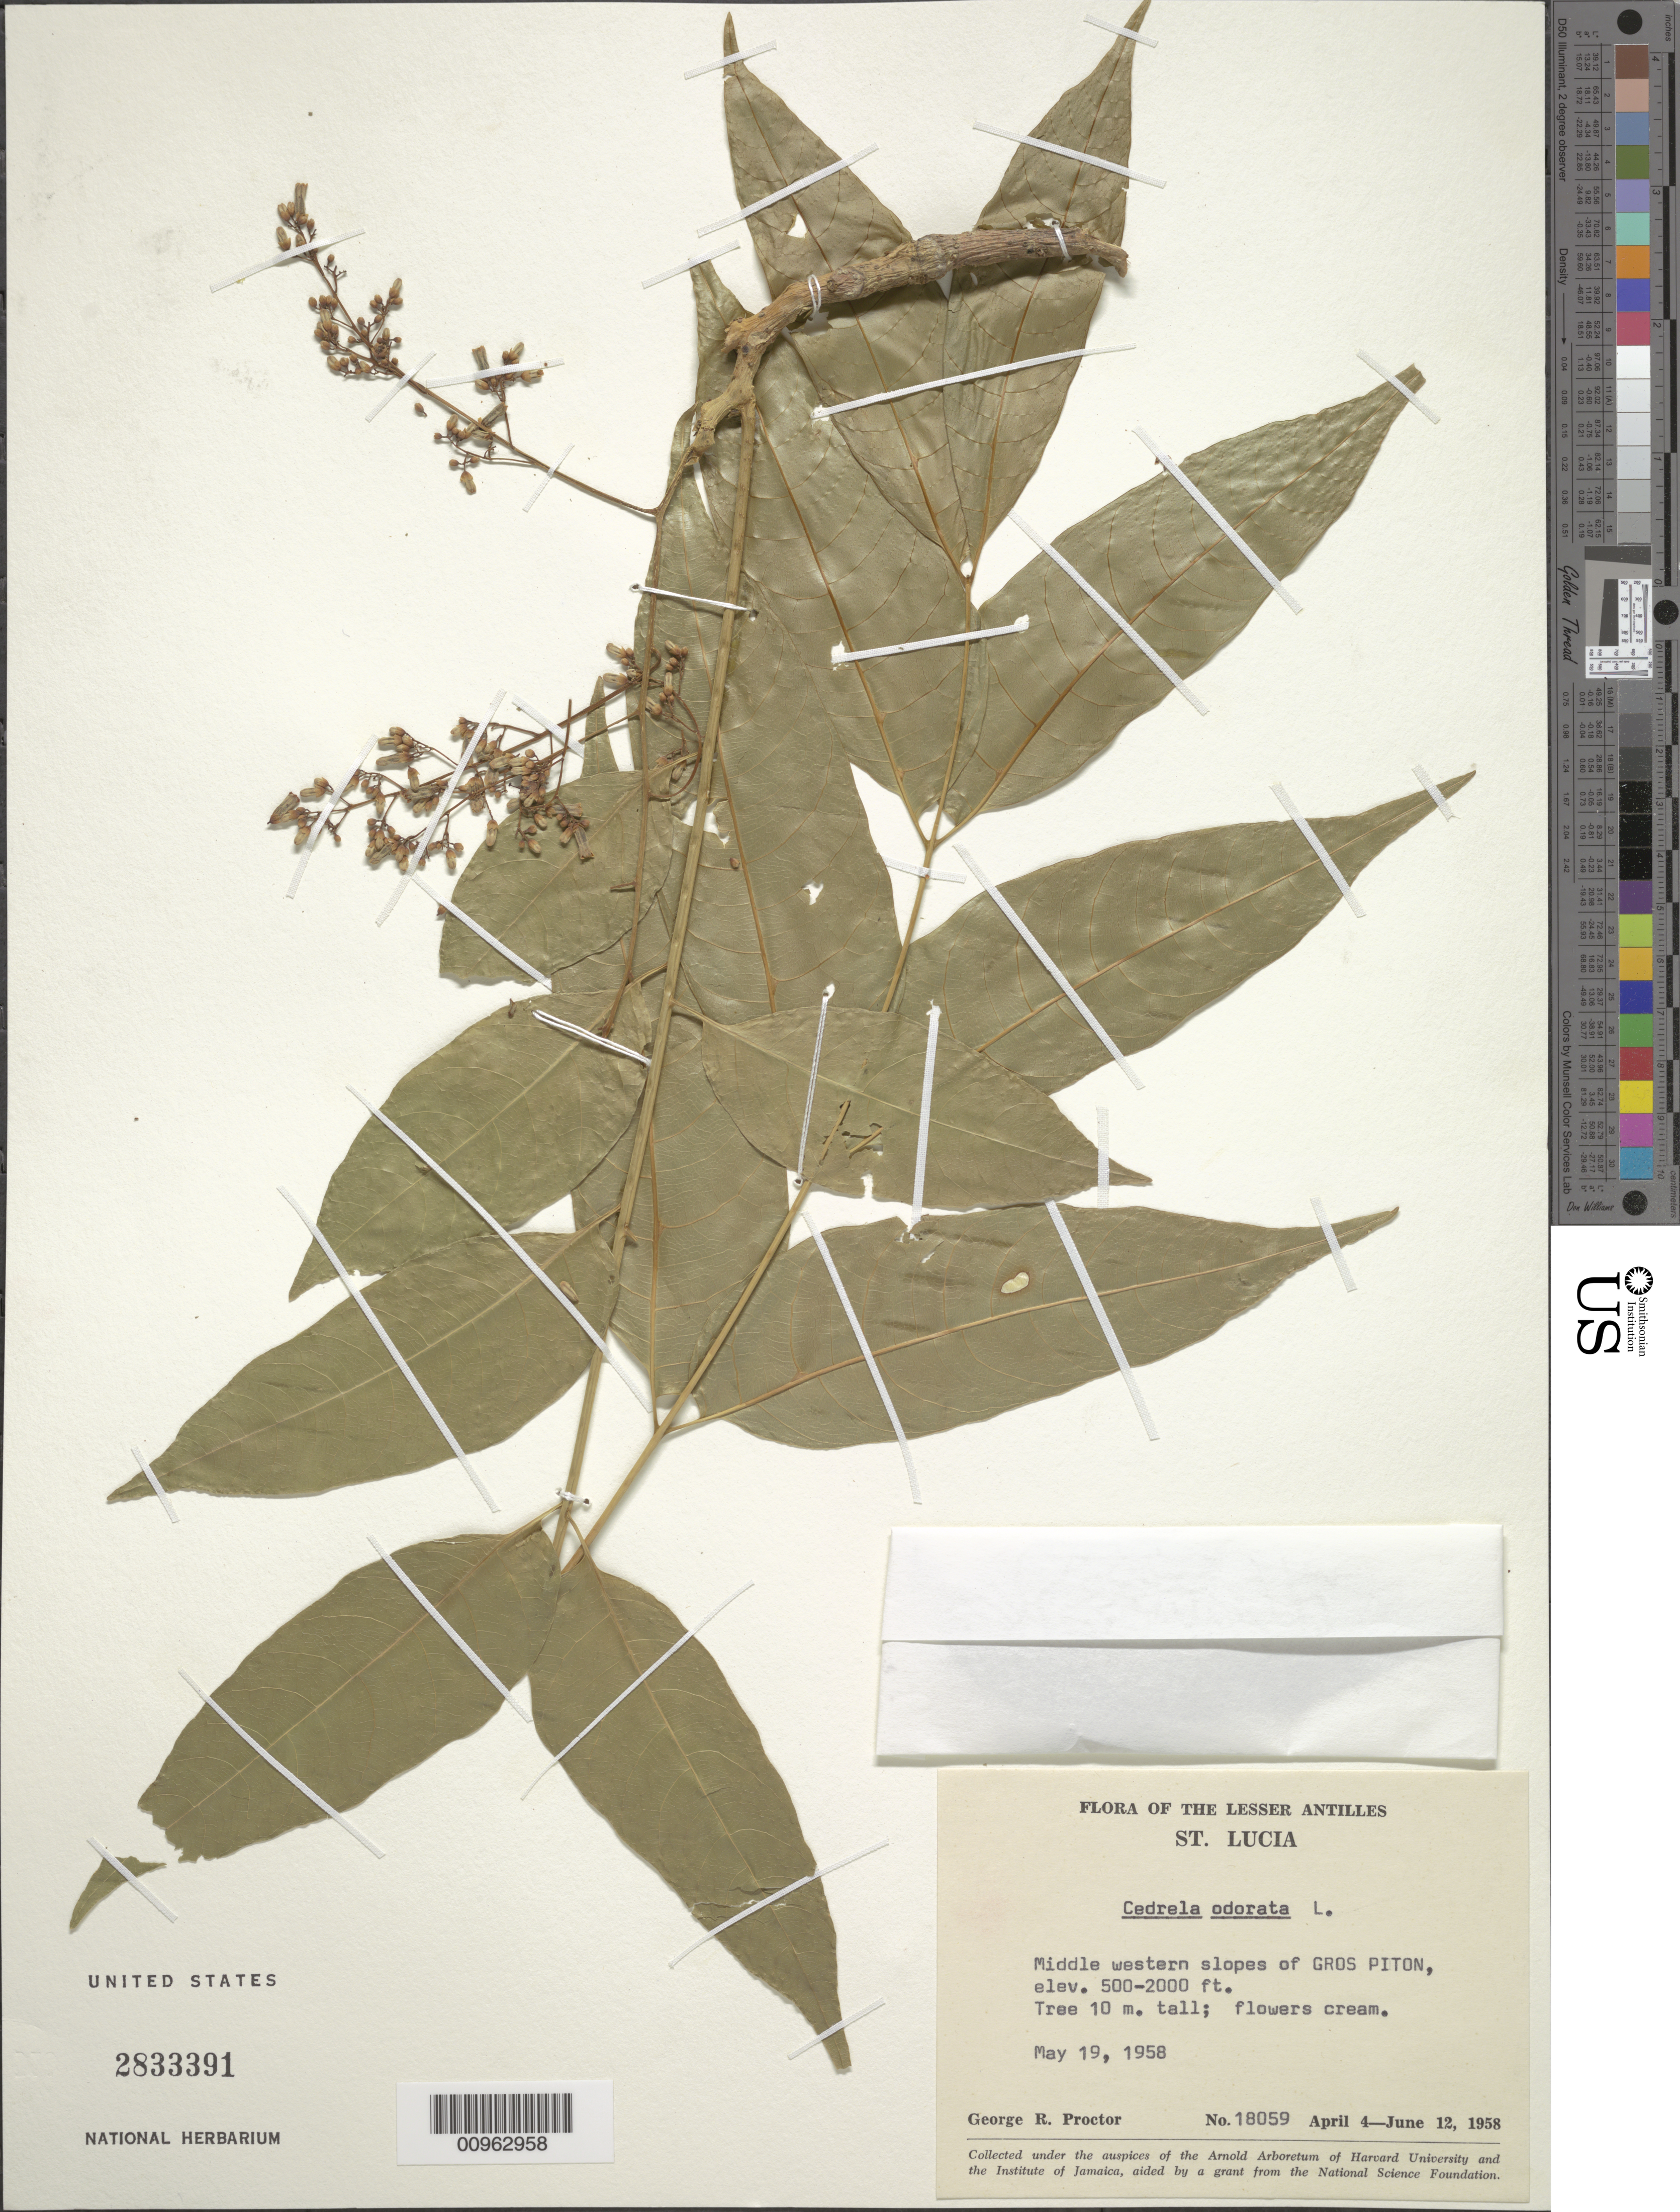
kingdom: Plantae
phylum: Tracheophyta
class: Magnoliopsida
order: Sapindales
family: Meliaceae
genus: Cedrela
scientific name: Cedrela odorata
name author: L.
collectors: G. R. Proctor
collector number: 18059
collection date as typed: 19 May 1958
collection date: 1958-05-19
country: St. Lucia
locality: Middle western slopes of Gros Piton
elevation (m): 152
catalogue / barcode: US 2833391